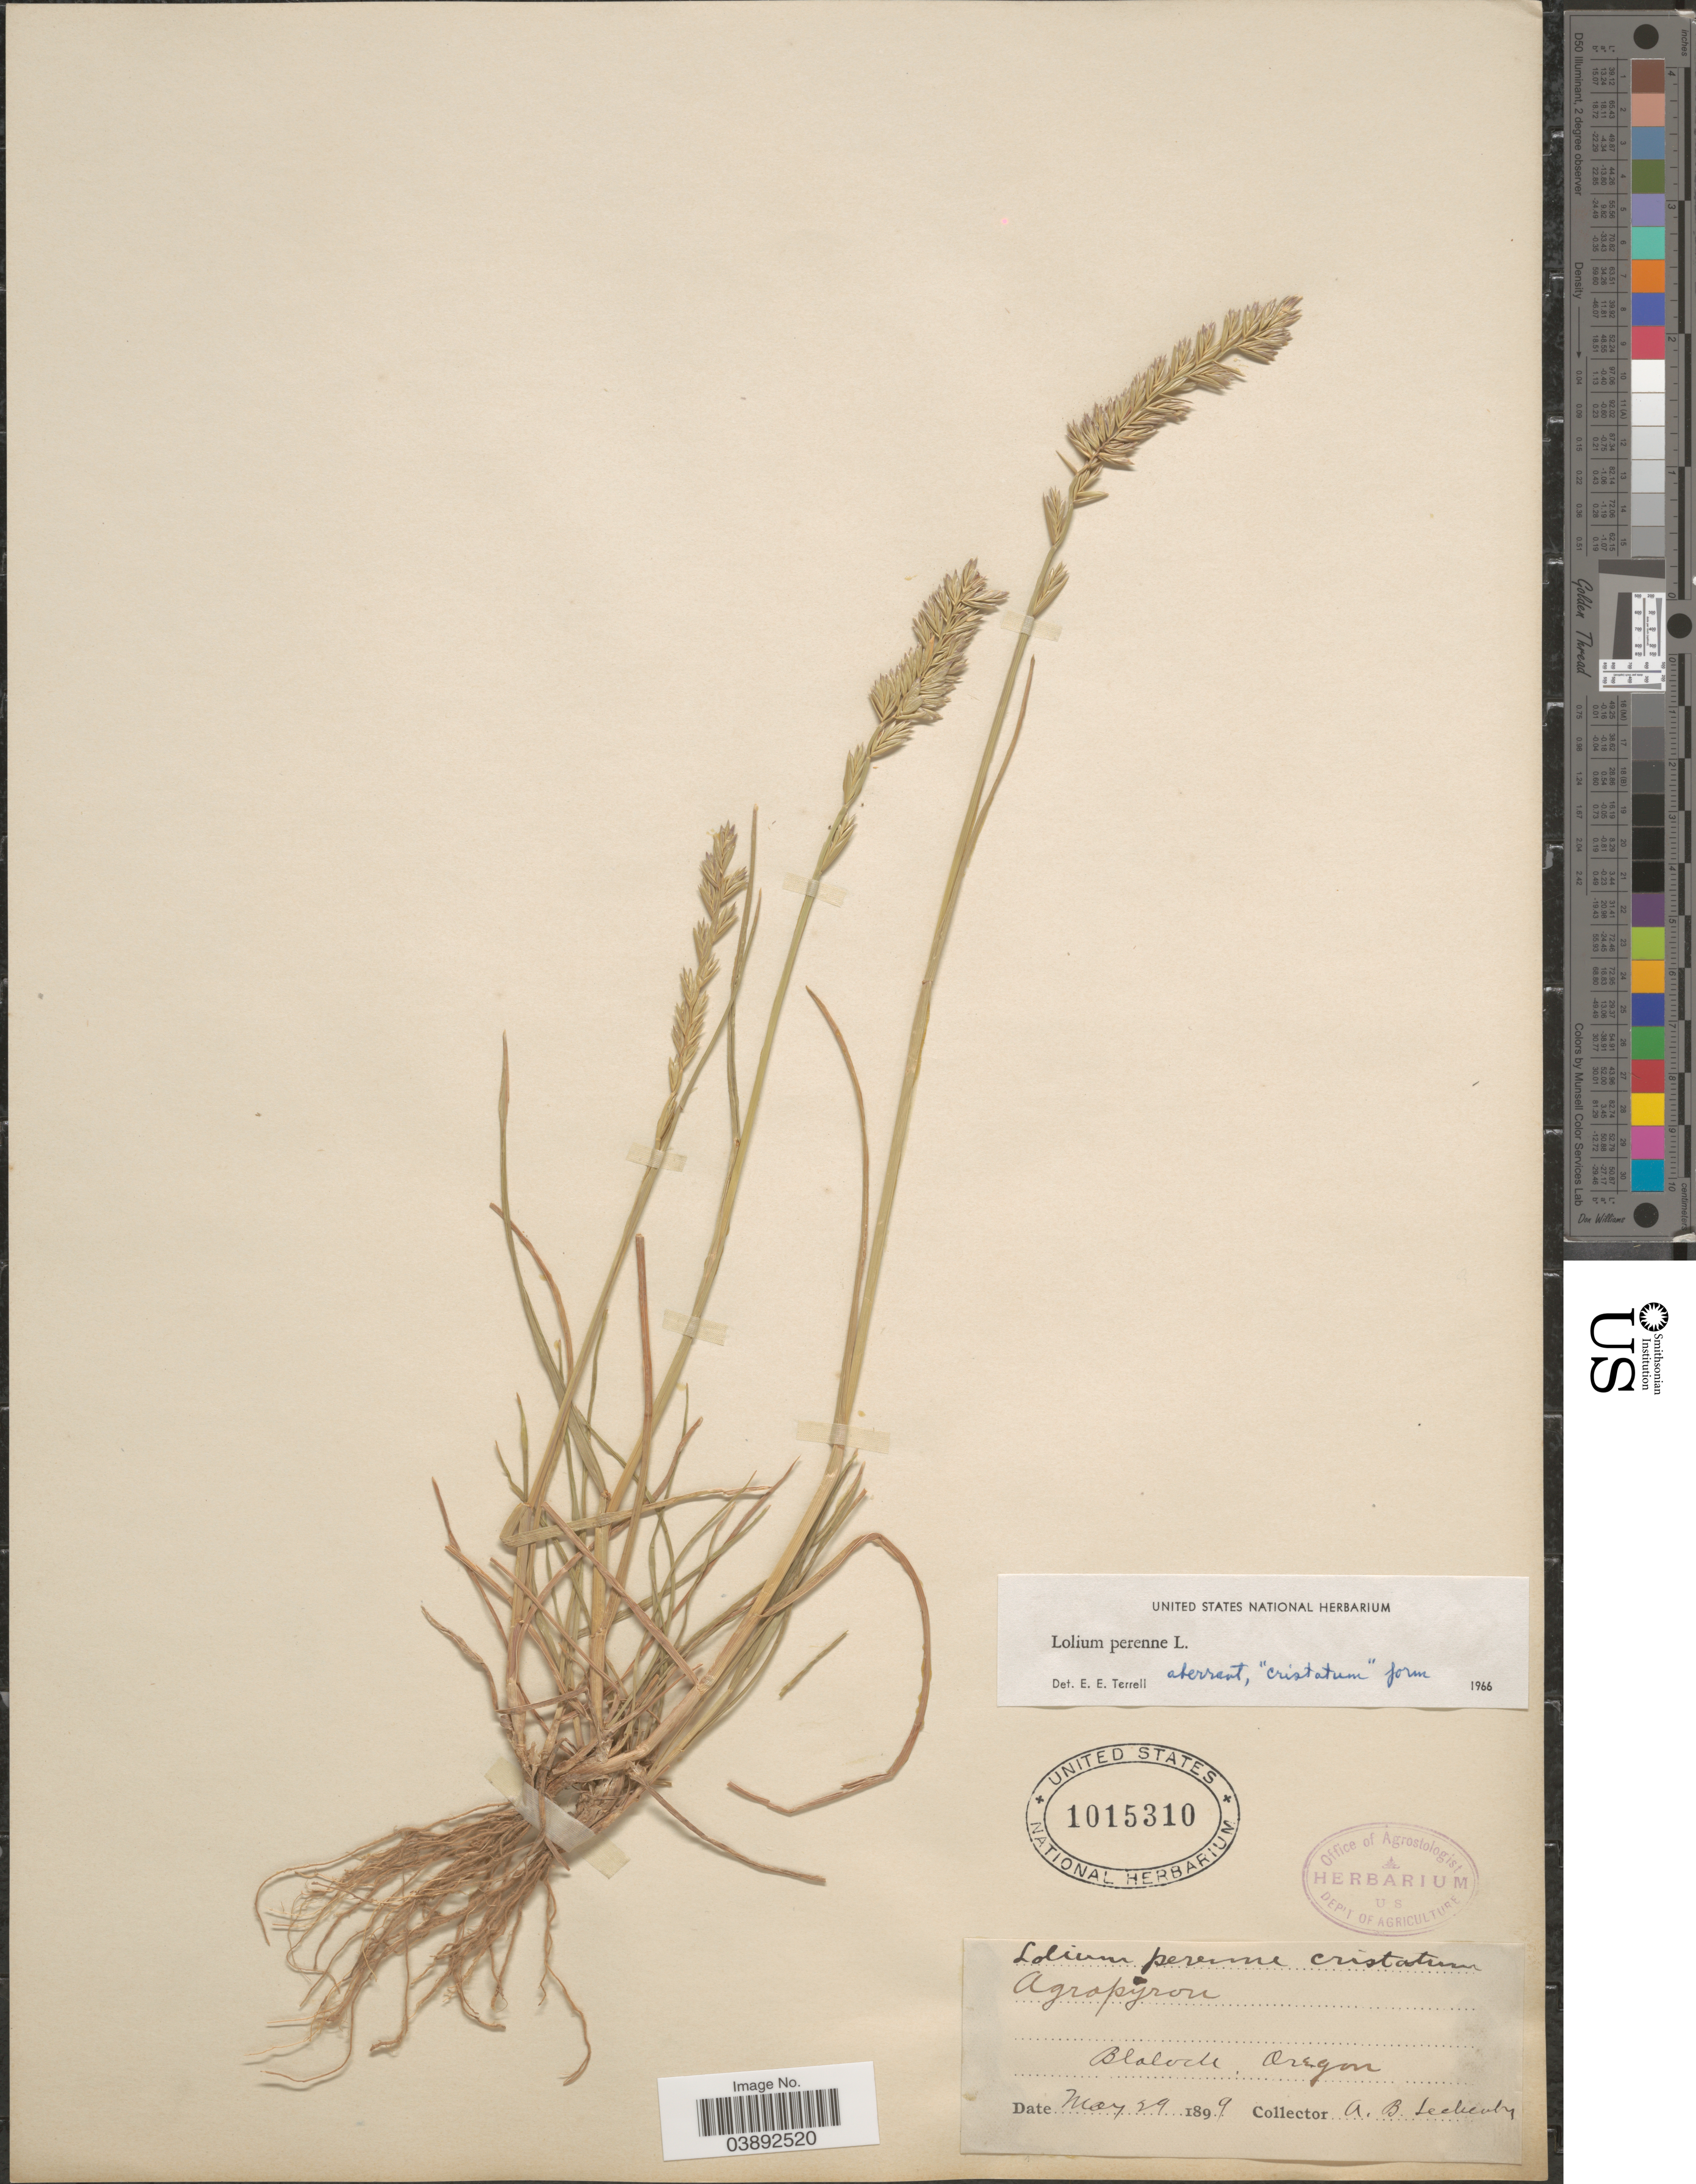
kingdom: Plantae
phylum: Tracheophyta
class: Liliopsida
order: Poales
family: Poaceae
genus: Lolium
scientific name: Lolium perenne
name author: L.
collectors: A. Leckenby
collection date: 1899-05-29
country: United States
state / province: Oregon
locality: Blalock.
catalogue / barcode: US 1015310